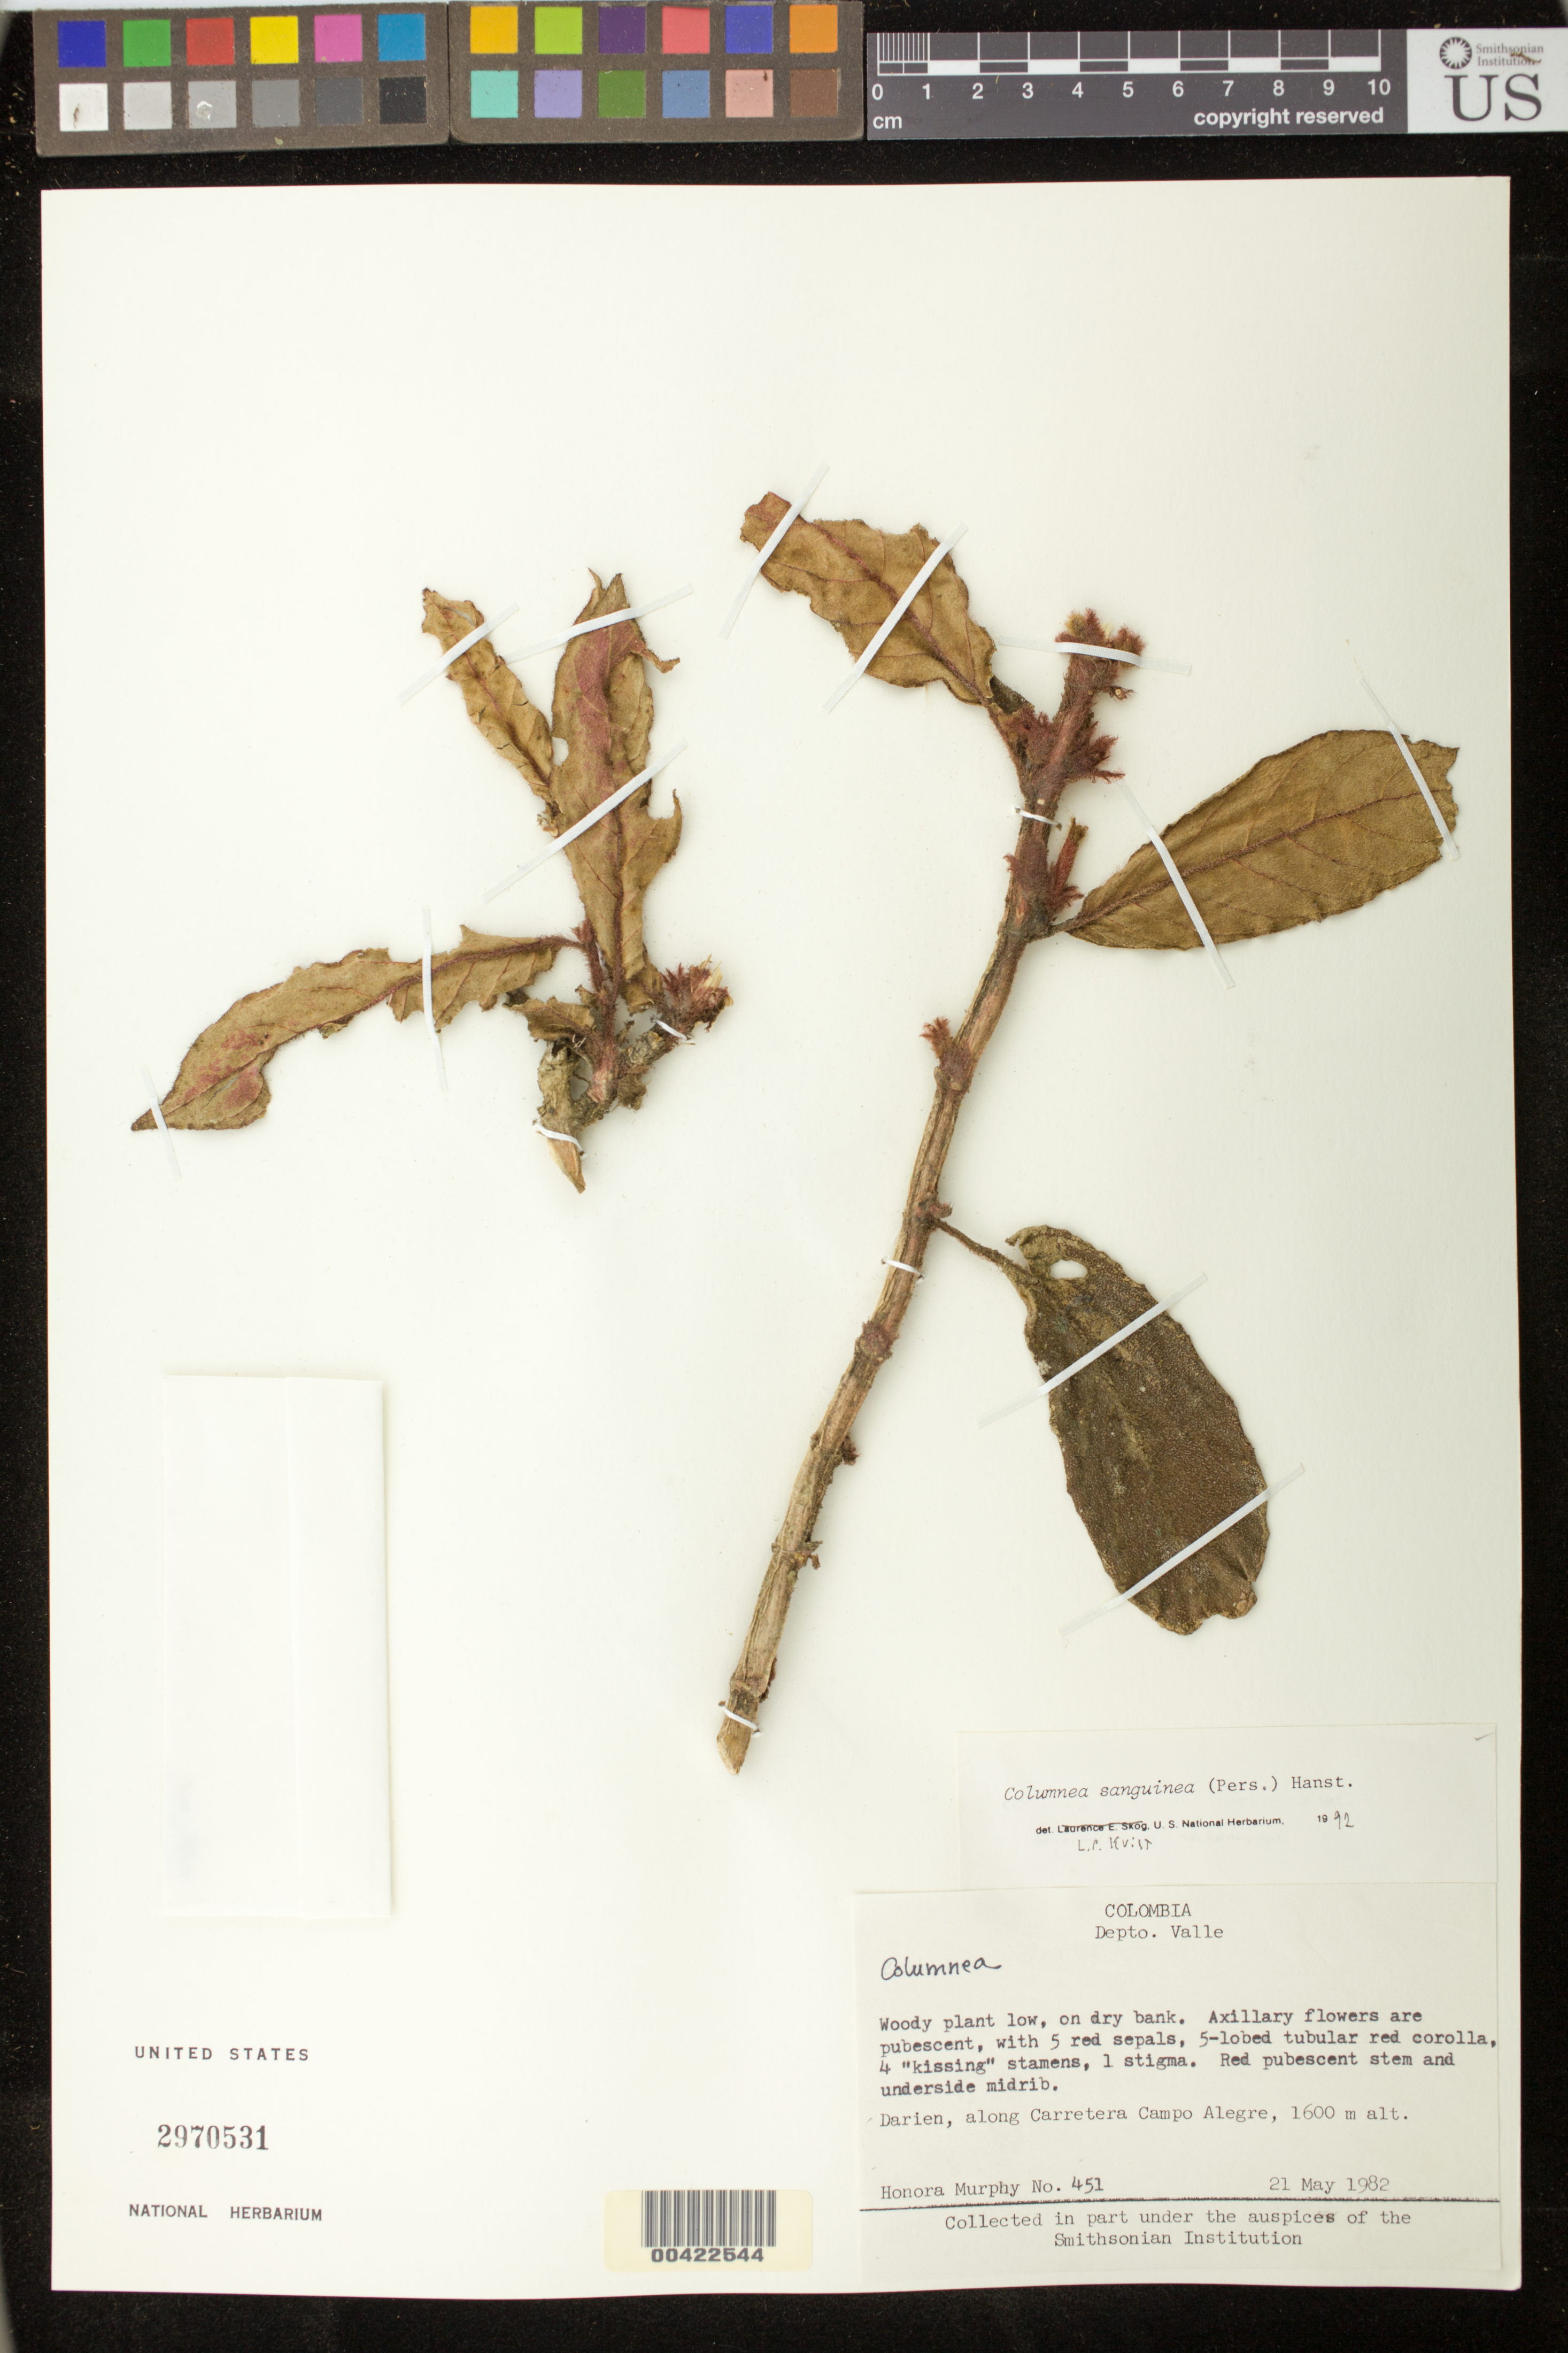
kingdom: Plantae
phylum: Tracheophyta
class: Magnoliopsida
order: Lamiales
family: Gesneriaceae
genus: Columnea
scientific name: Columnea sanguinea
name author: (Pers.) Hanst.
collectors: H. Murphy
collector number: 451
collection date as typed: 21 May 1982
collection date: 1982-05-21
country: Colombia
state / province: Valle del Cauca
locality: Darien, along carretera Campo Alegre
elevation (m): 1600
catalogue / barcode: US 2970531